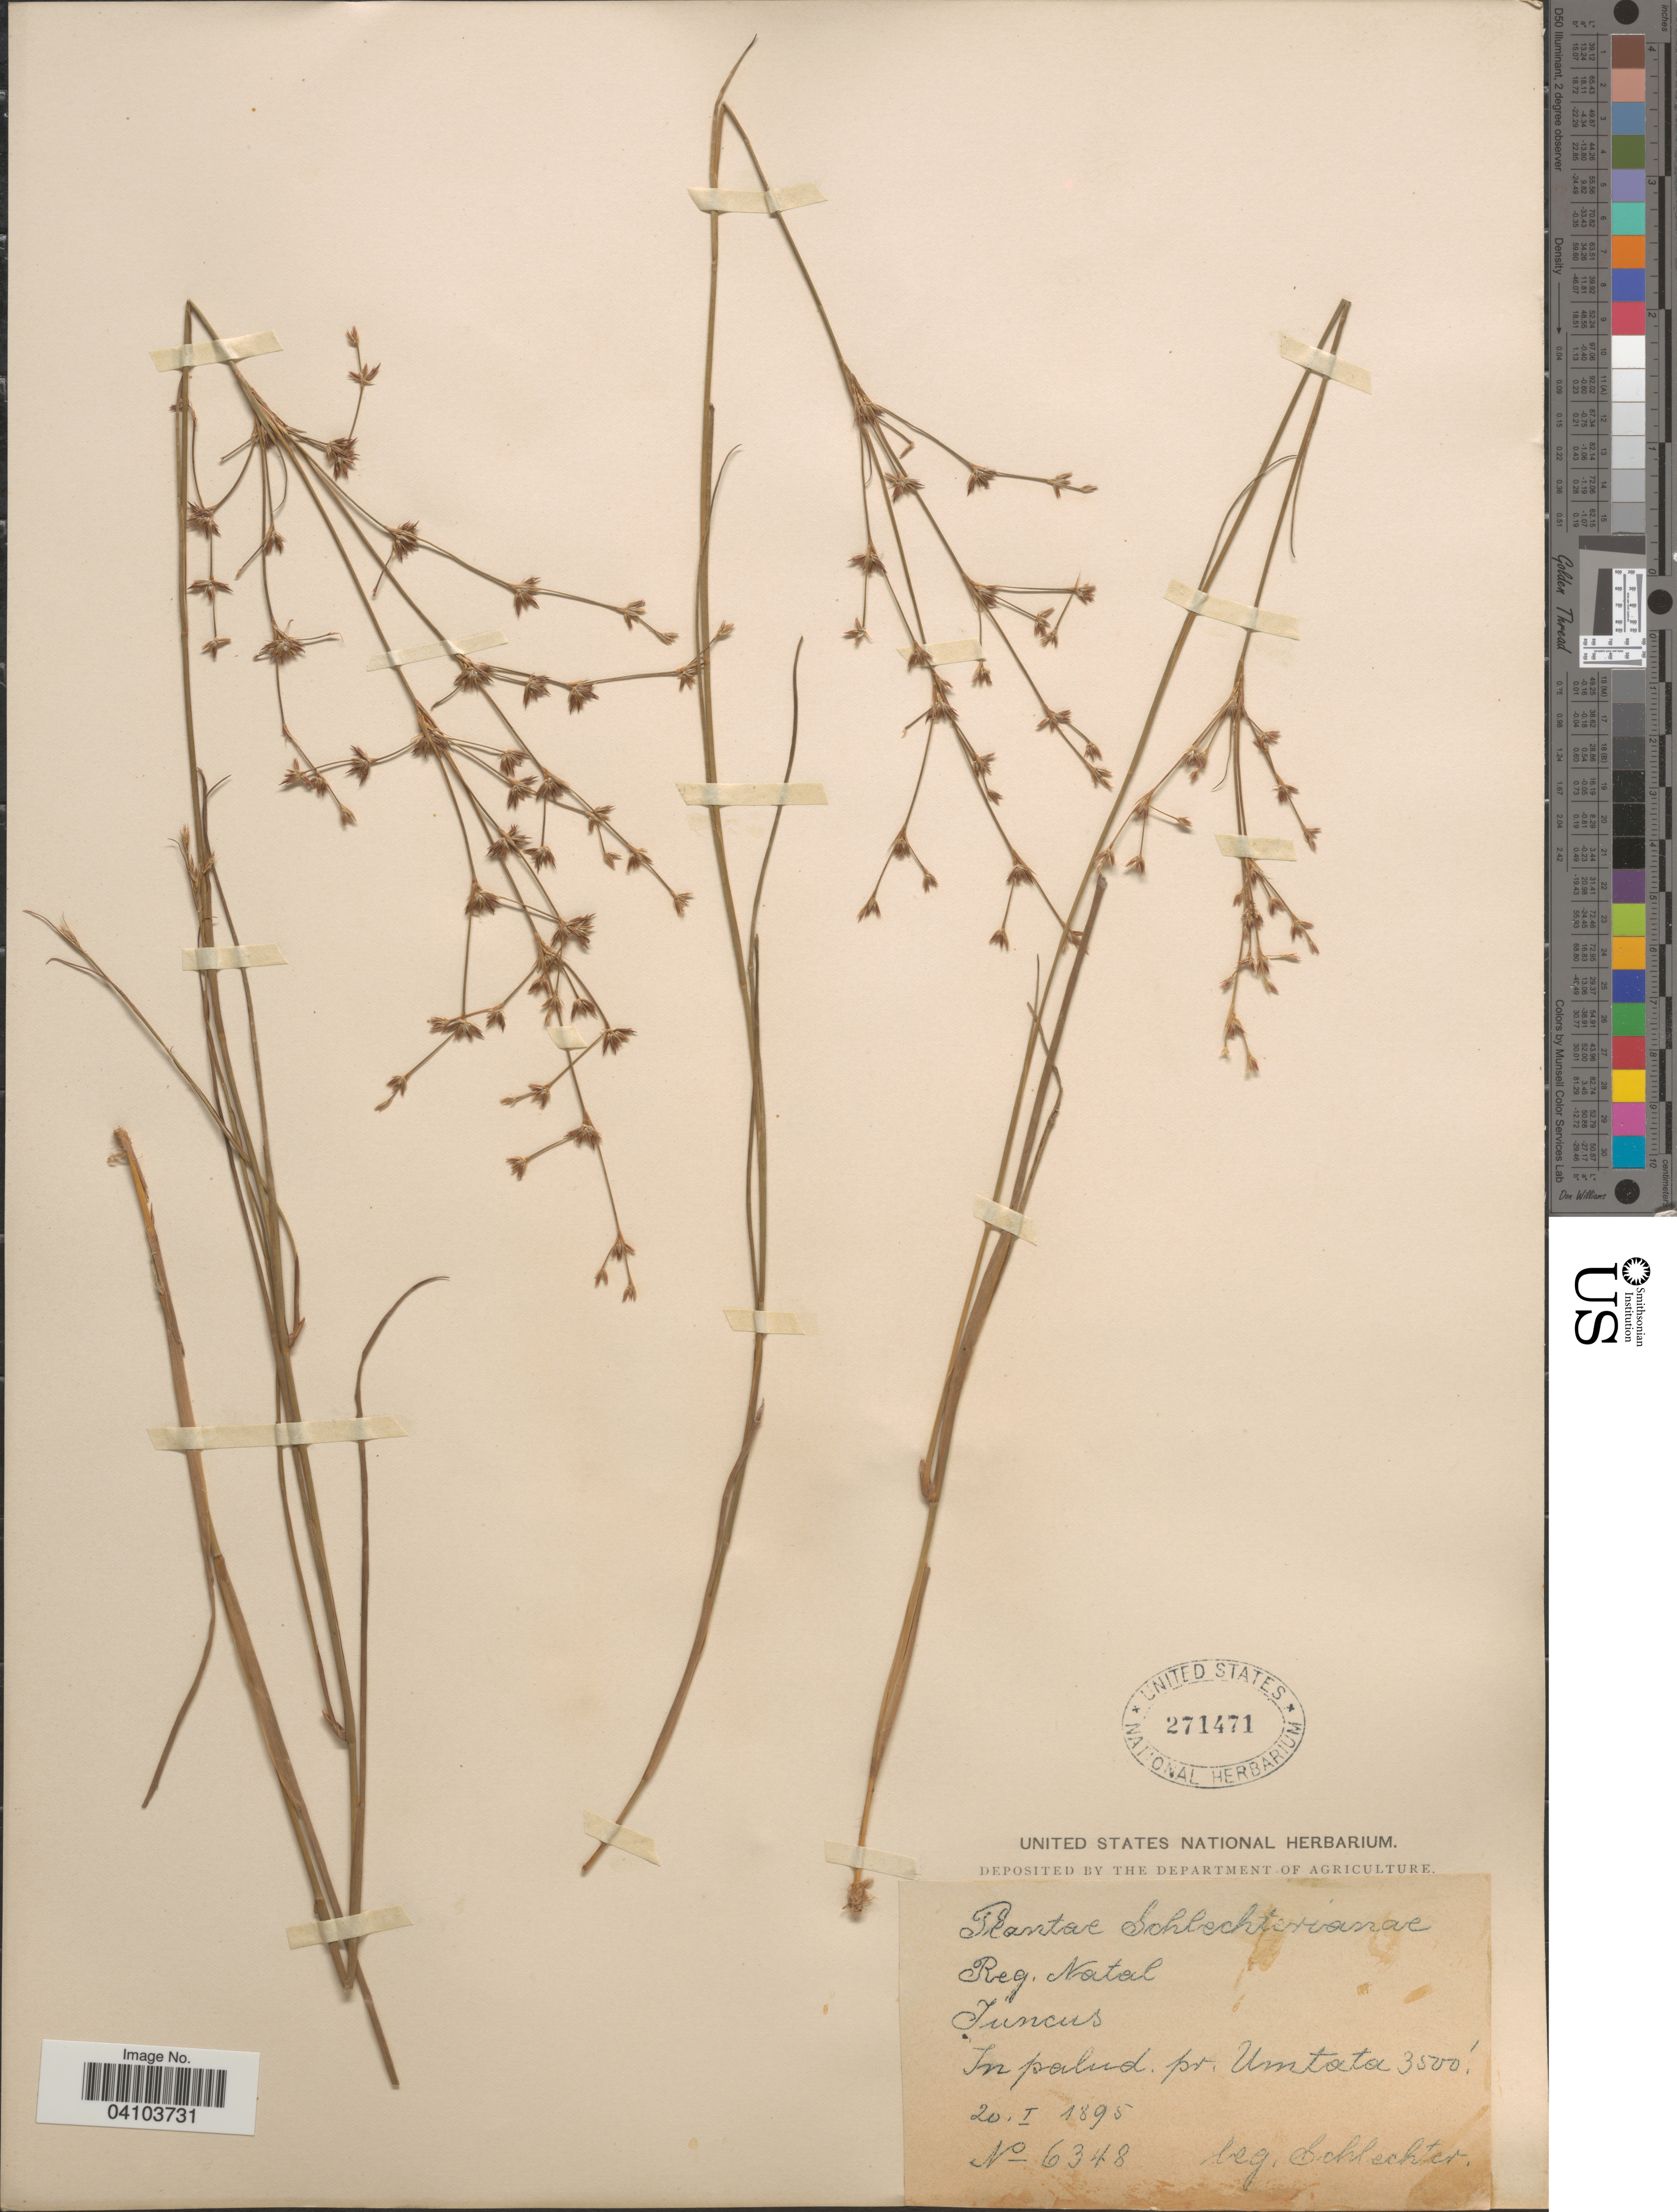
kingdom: Plantae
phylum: Tracheophyta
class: Liliopsida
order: Poales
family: Juncaceae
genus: Juncus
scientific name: Juncus sp.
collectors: Schlechter, --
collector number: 6348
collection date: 1895-01-20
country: South Africa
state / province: KwaZulu-Natal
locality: Reg. Natal. In palud. pr. Umtata.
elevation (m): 1067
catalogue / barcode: US 271471